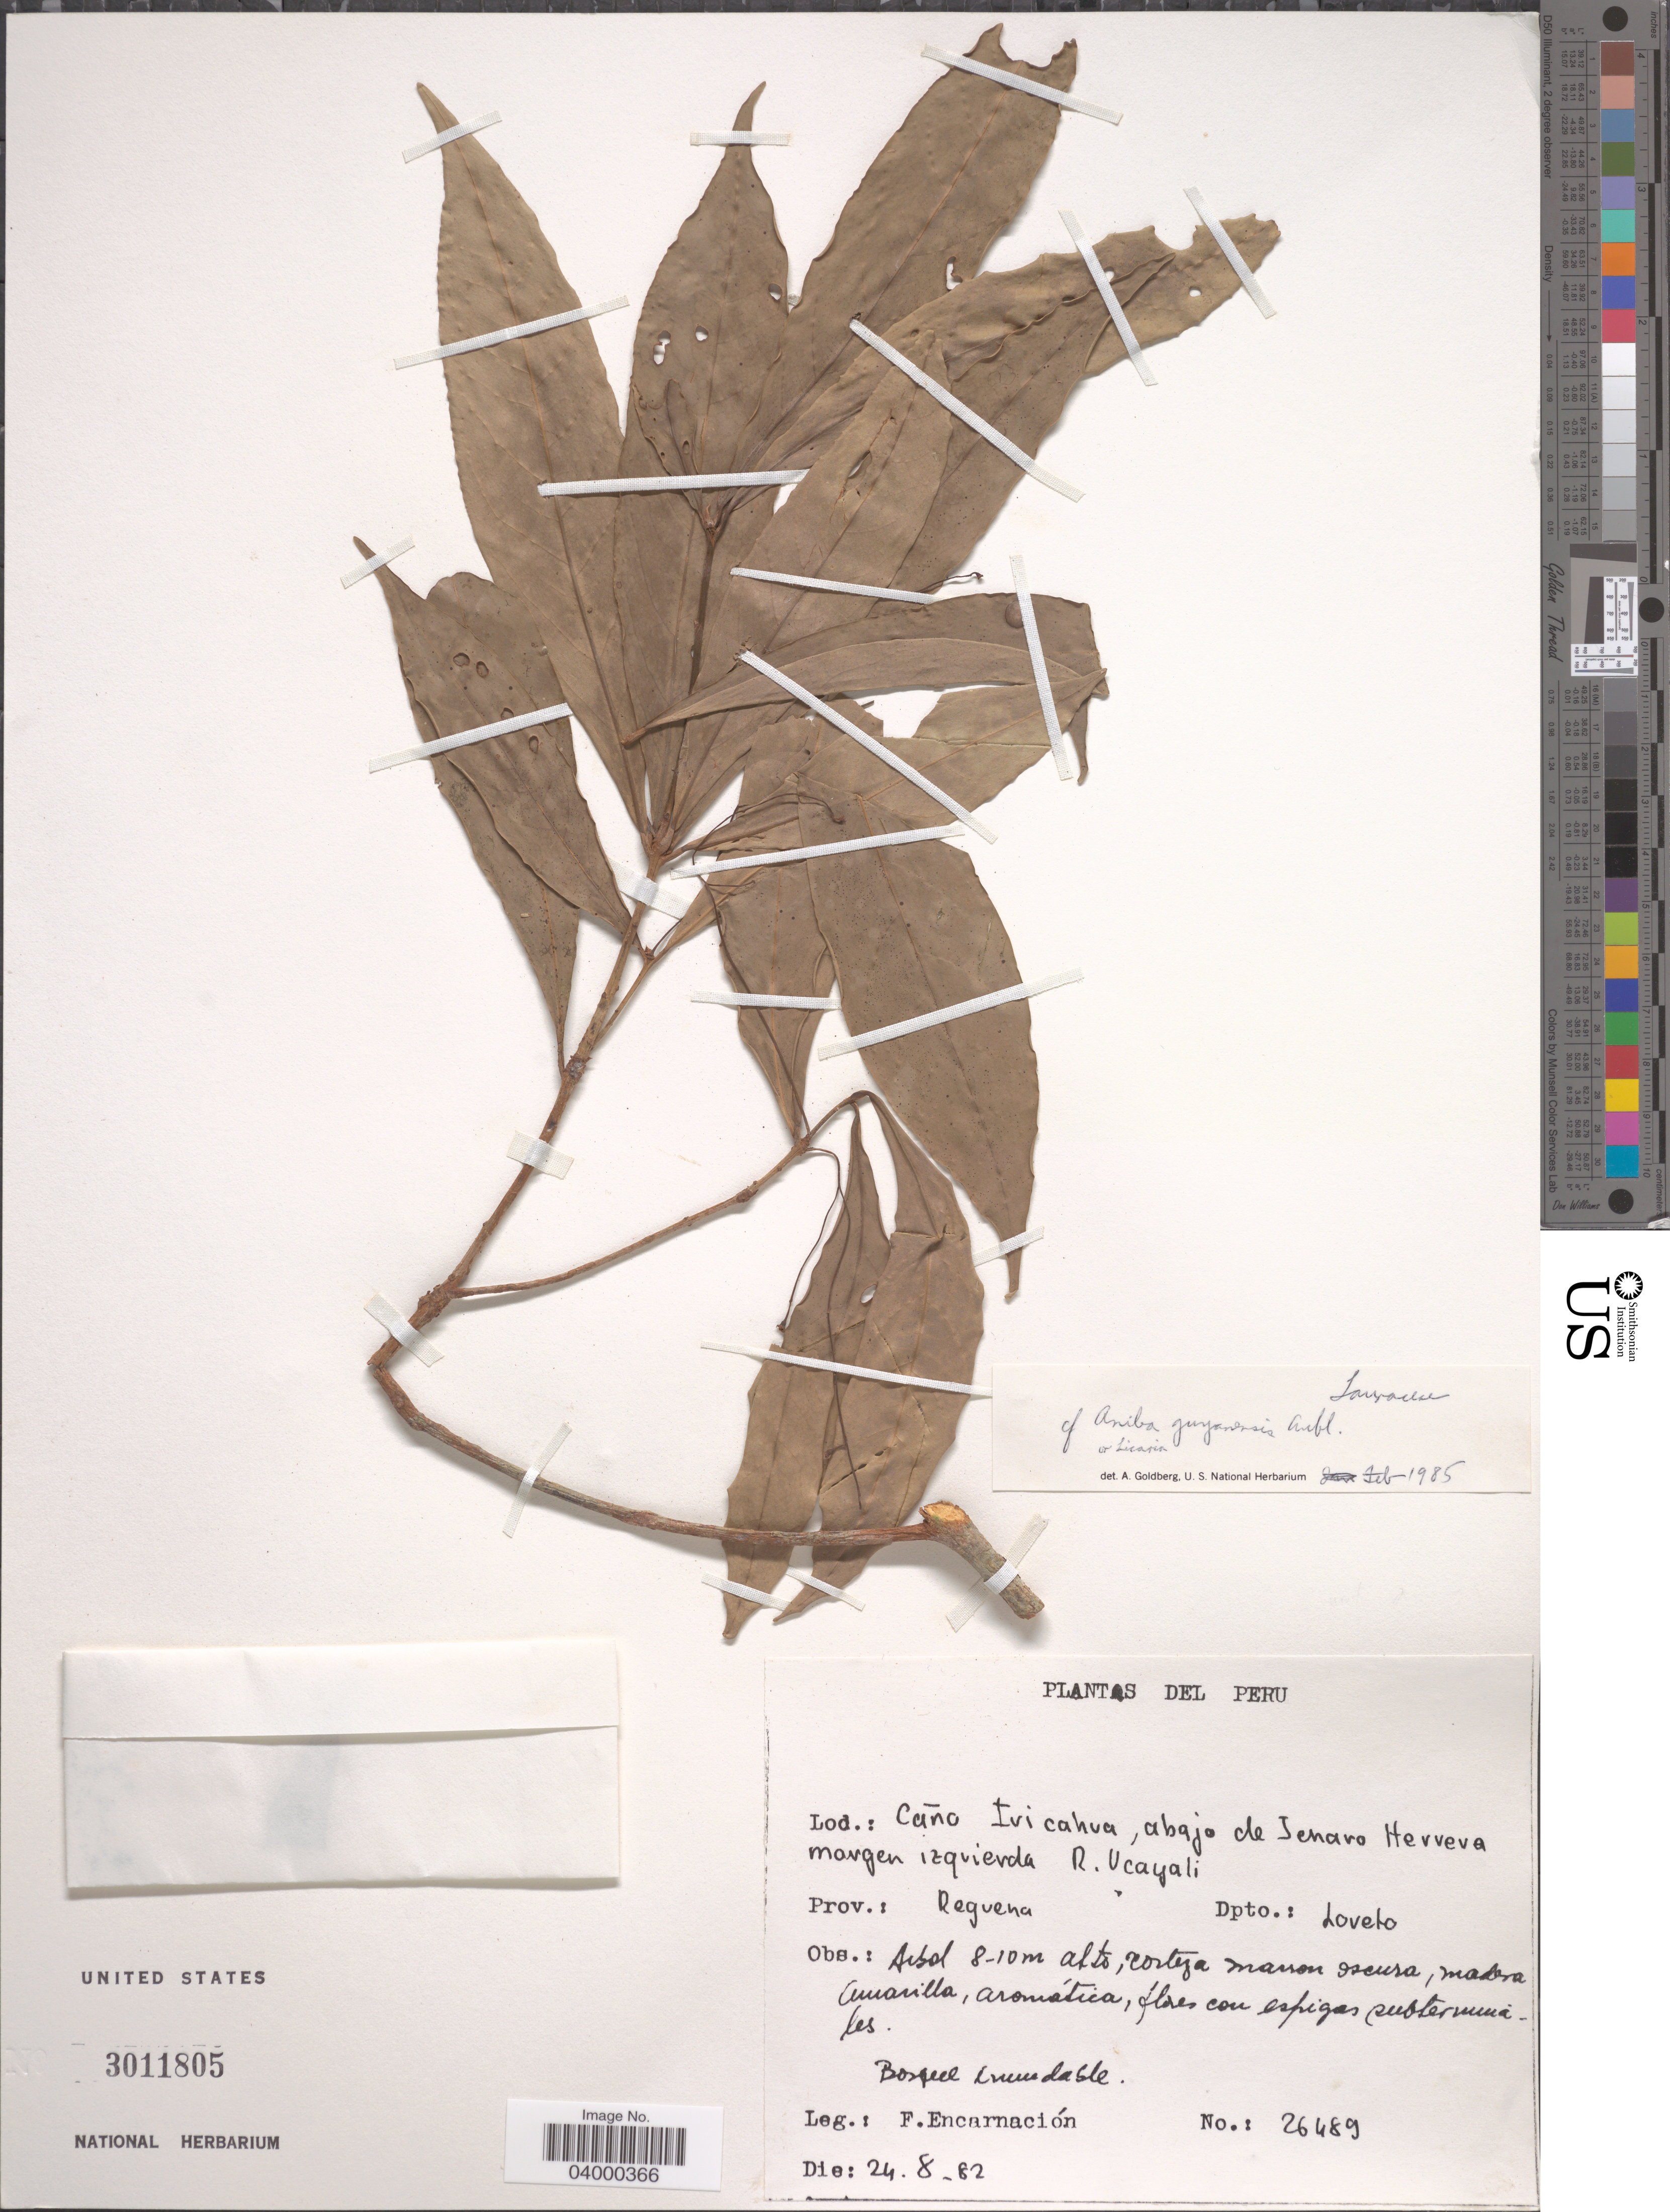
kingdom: Plantae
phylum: Tracheophyta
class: Magnoliopsida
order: Laurales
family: Lauraceae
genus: Aniba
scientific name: Aniba guianensis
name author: Aubl.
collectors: F. Encarnación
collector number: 26489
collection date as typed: Transcribed d/m/y: 24/8/82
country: Peru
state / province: Loreto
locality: Caño Iricahua, abajo de Tenaro Herrera margen izquierda R. Ucayali. Prov.: Reguena. Dpto.: Loreto.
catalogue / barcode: US 3011805